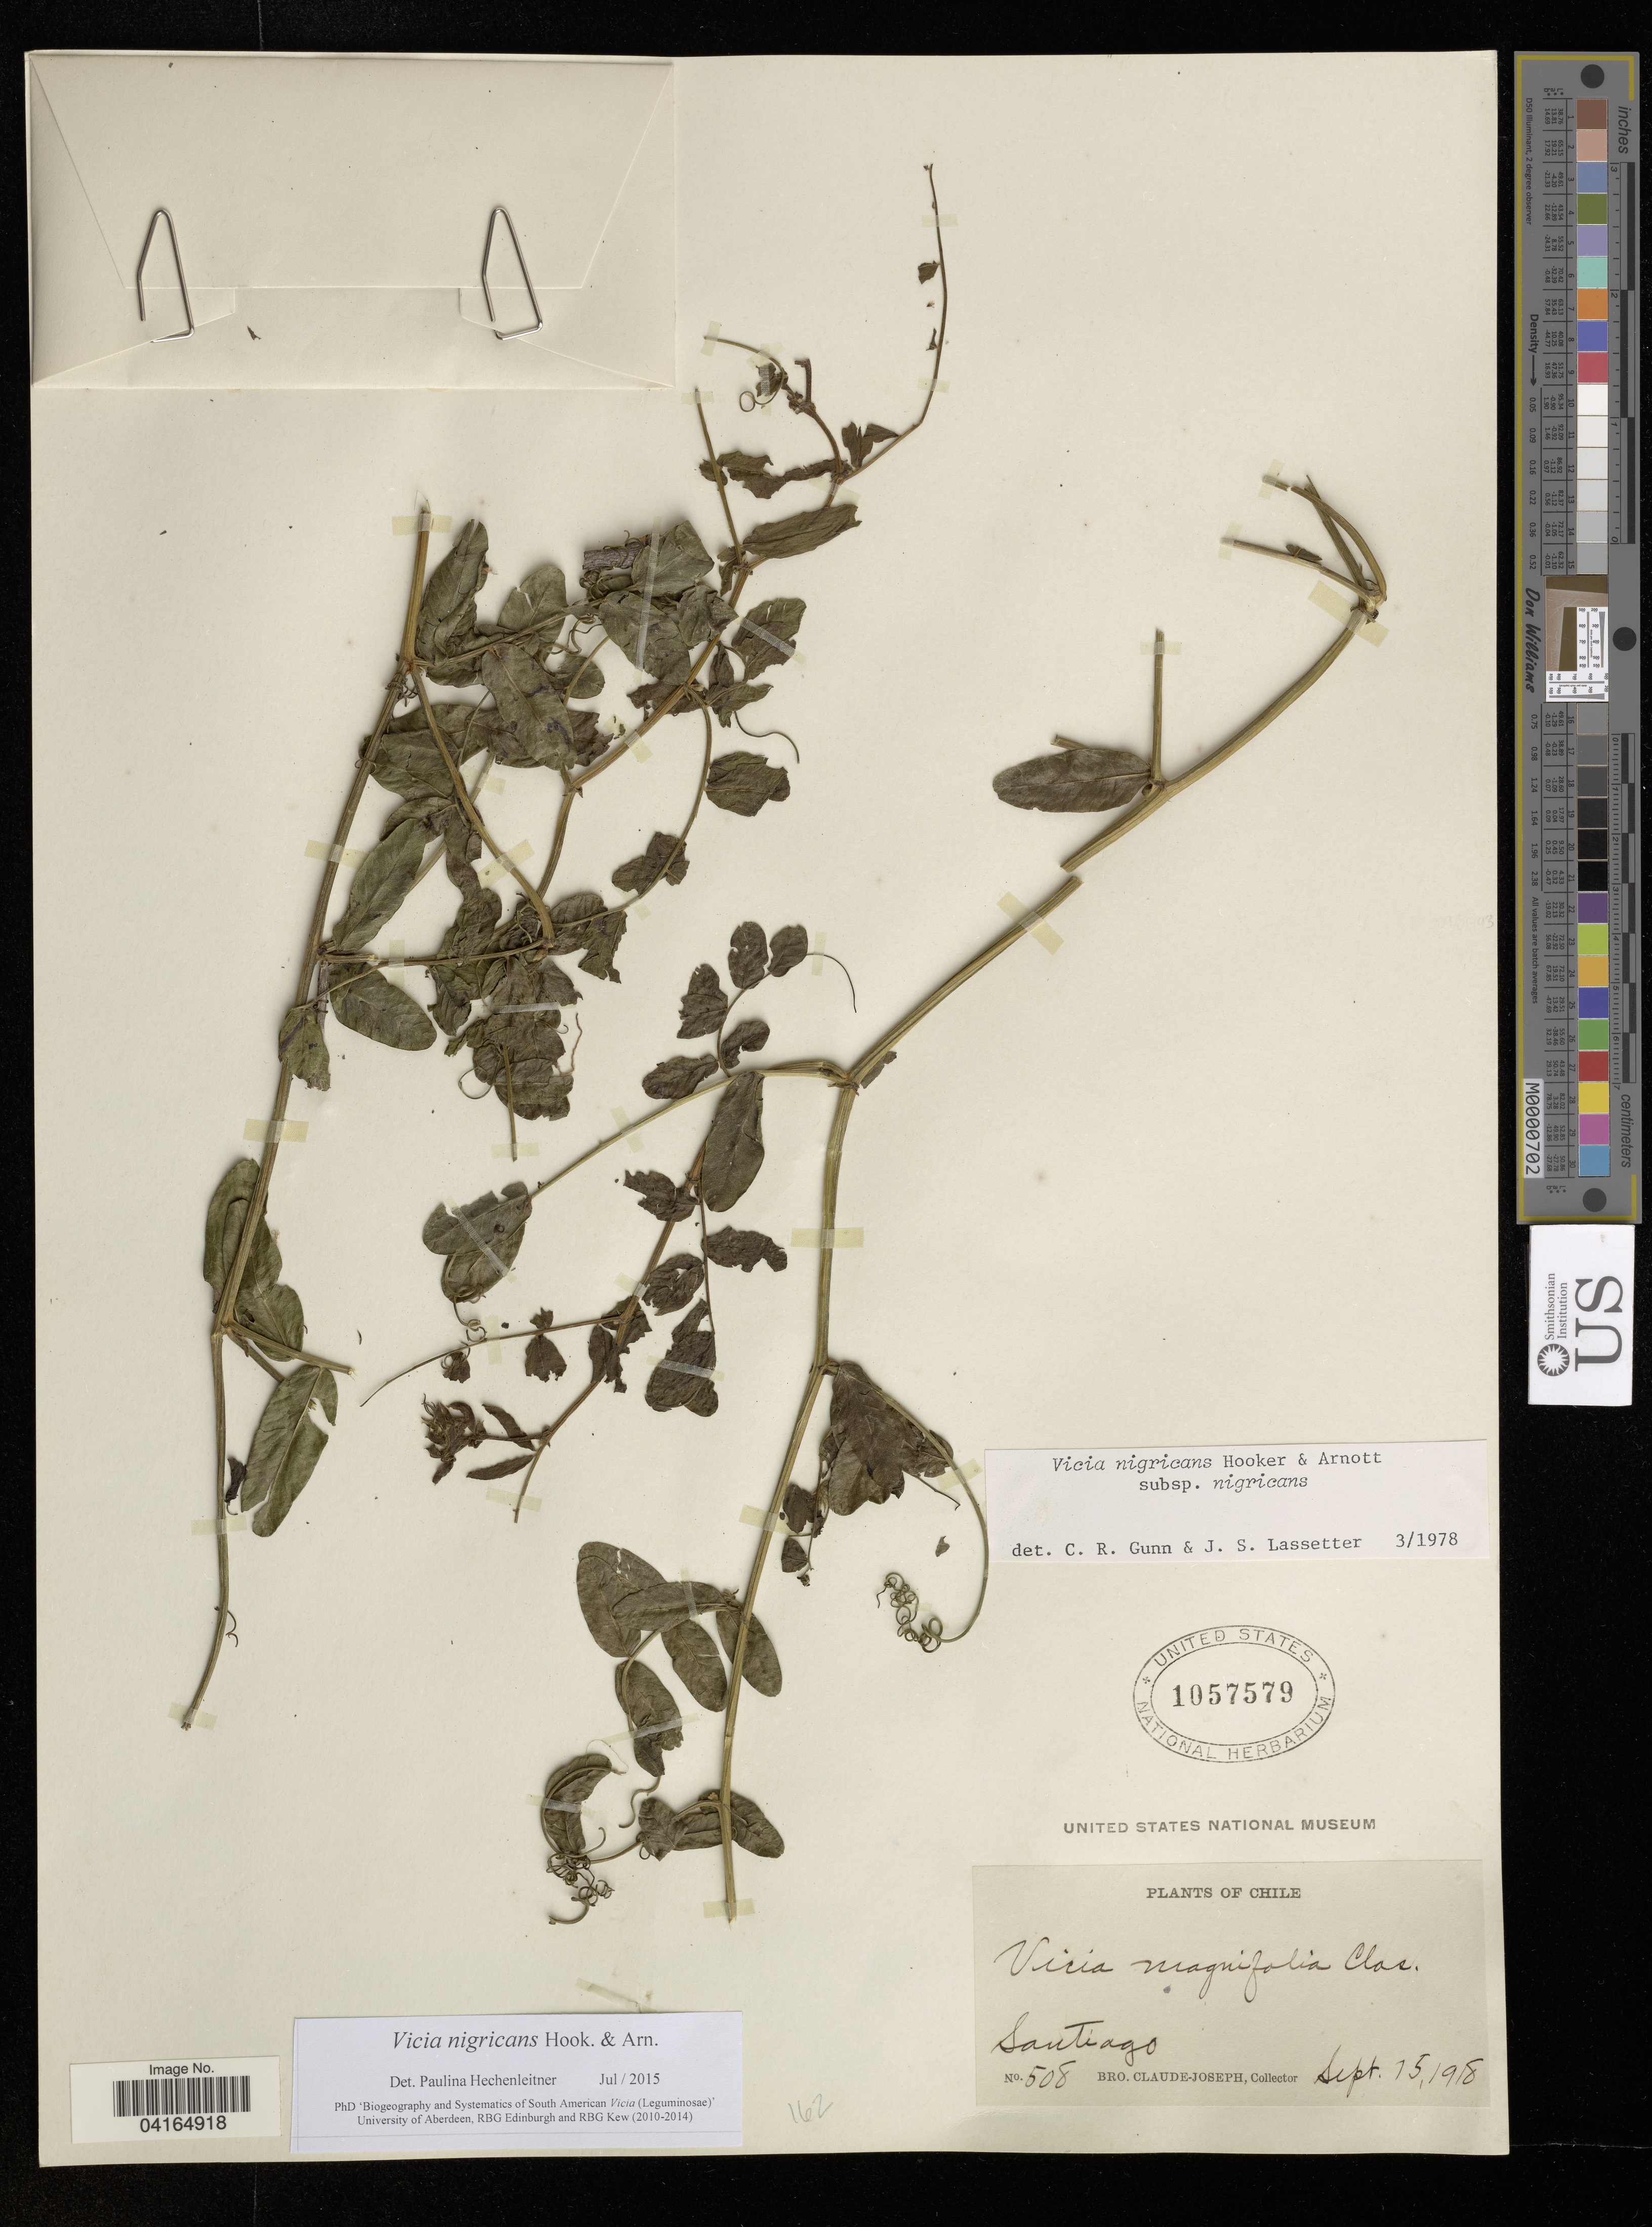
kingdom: Plantae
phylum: Tracheophyta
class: Magnoliopsida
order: Fabales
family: Fabaceae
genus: Vicia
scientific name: Vicia nigricans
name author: Hook. & Arn.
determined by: Hechenleitner, Paulina, RBG Edinburgh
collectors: Bro. Claude-Joseph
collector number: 508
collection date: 1918-09-15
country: Chile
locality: Santiago.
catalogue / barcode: US 1057579